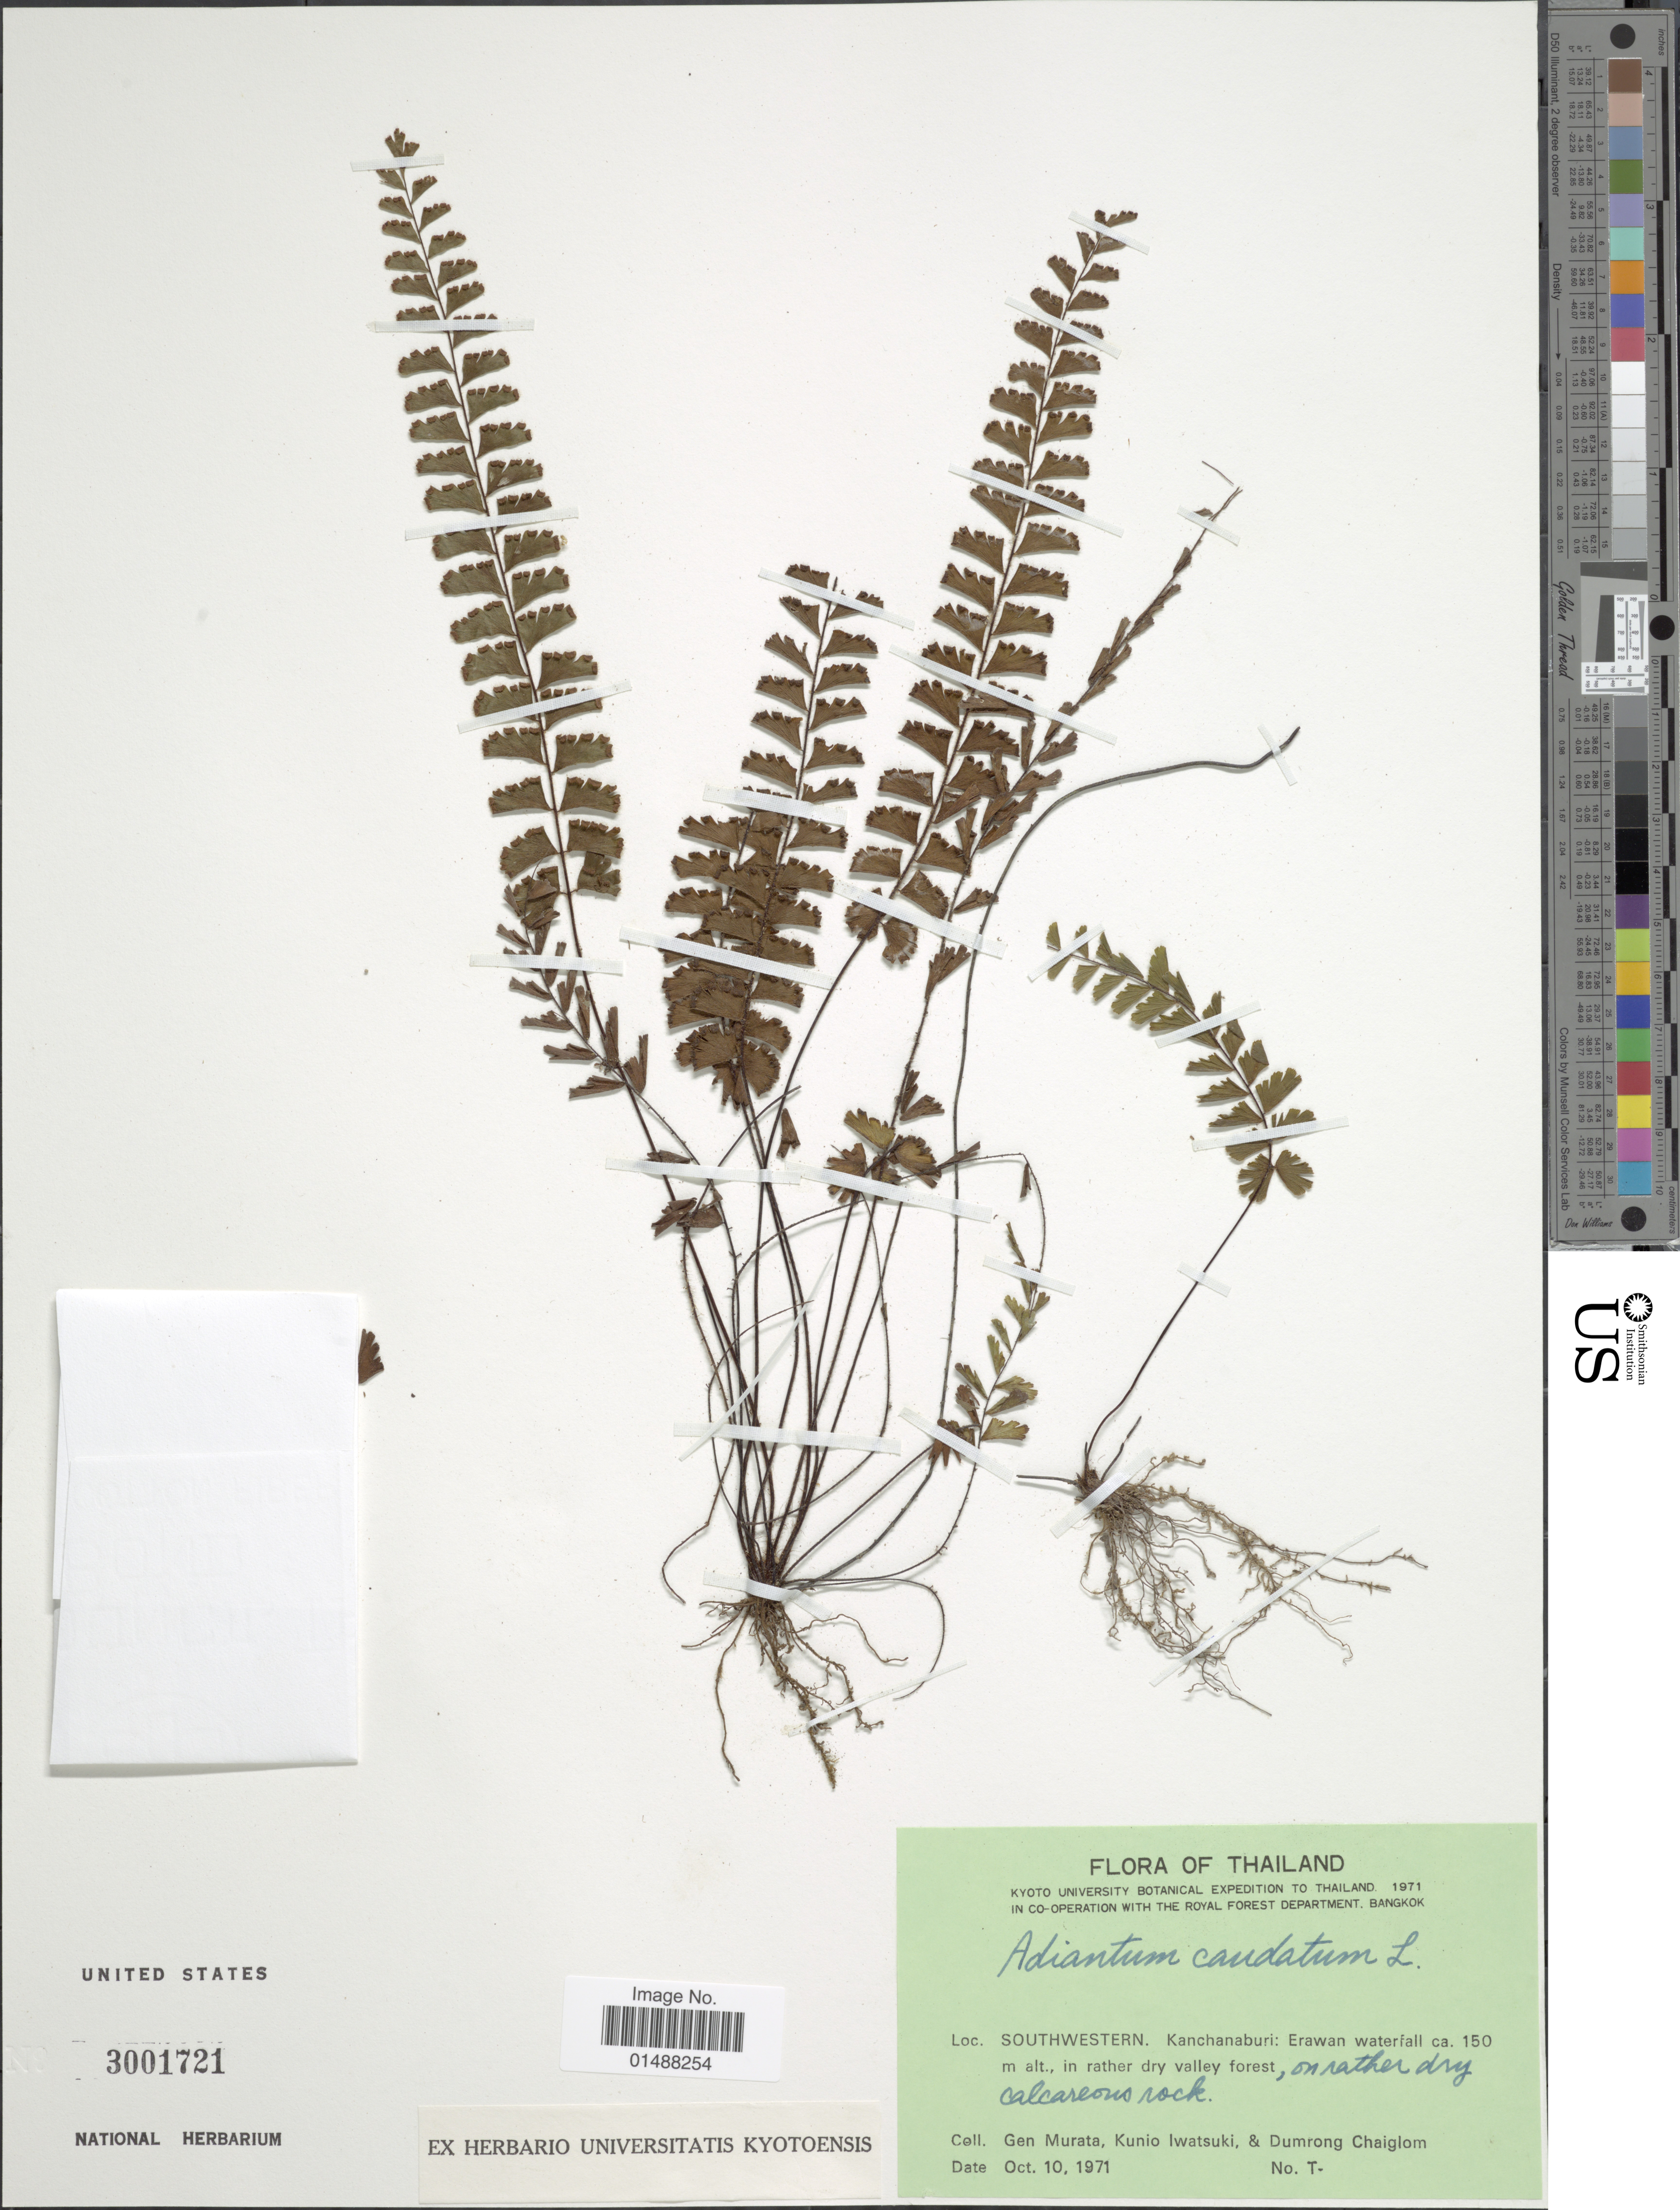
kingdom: Plantae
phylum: Tracheophyta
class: Polypodiopsida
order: Polypodiales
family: Pteridaceae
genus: Adiantum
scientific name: Adiantum caudatum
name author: L.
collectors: G. Murata, K. Iwatsuki & D. Chaiglom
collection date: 1971-10-10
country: Thailand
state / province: Kanchanaburi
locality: Southwestern, Kanchanaburi: Erawan waterfall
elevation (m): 150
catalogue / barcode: US 3001721